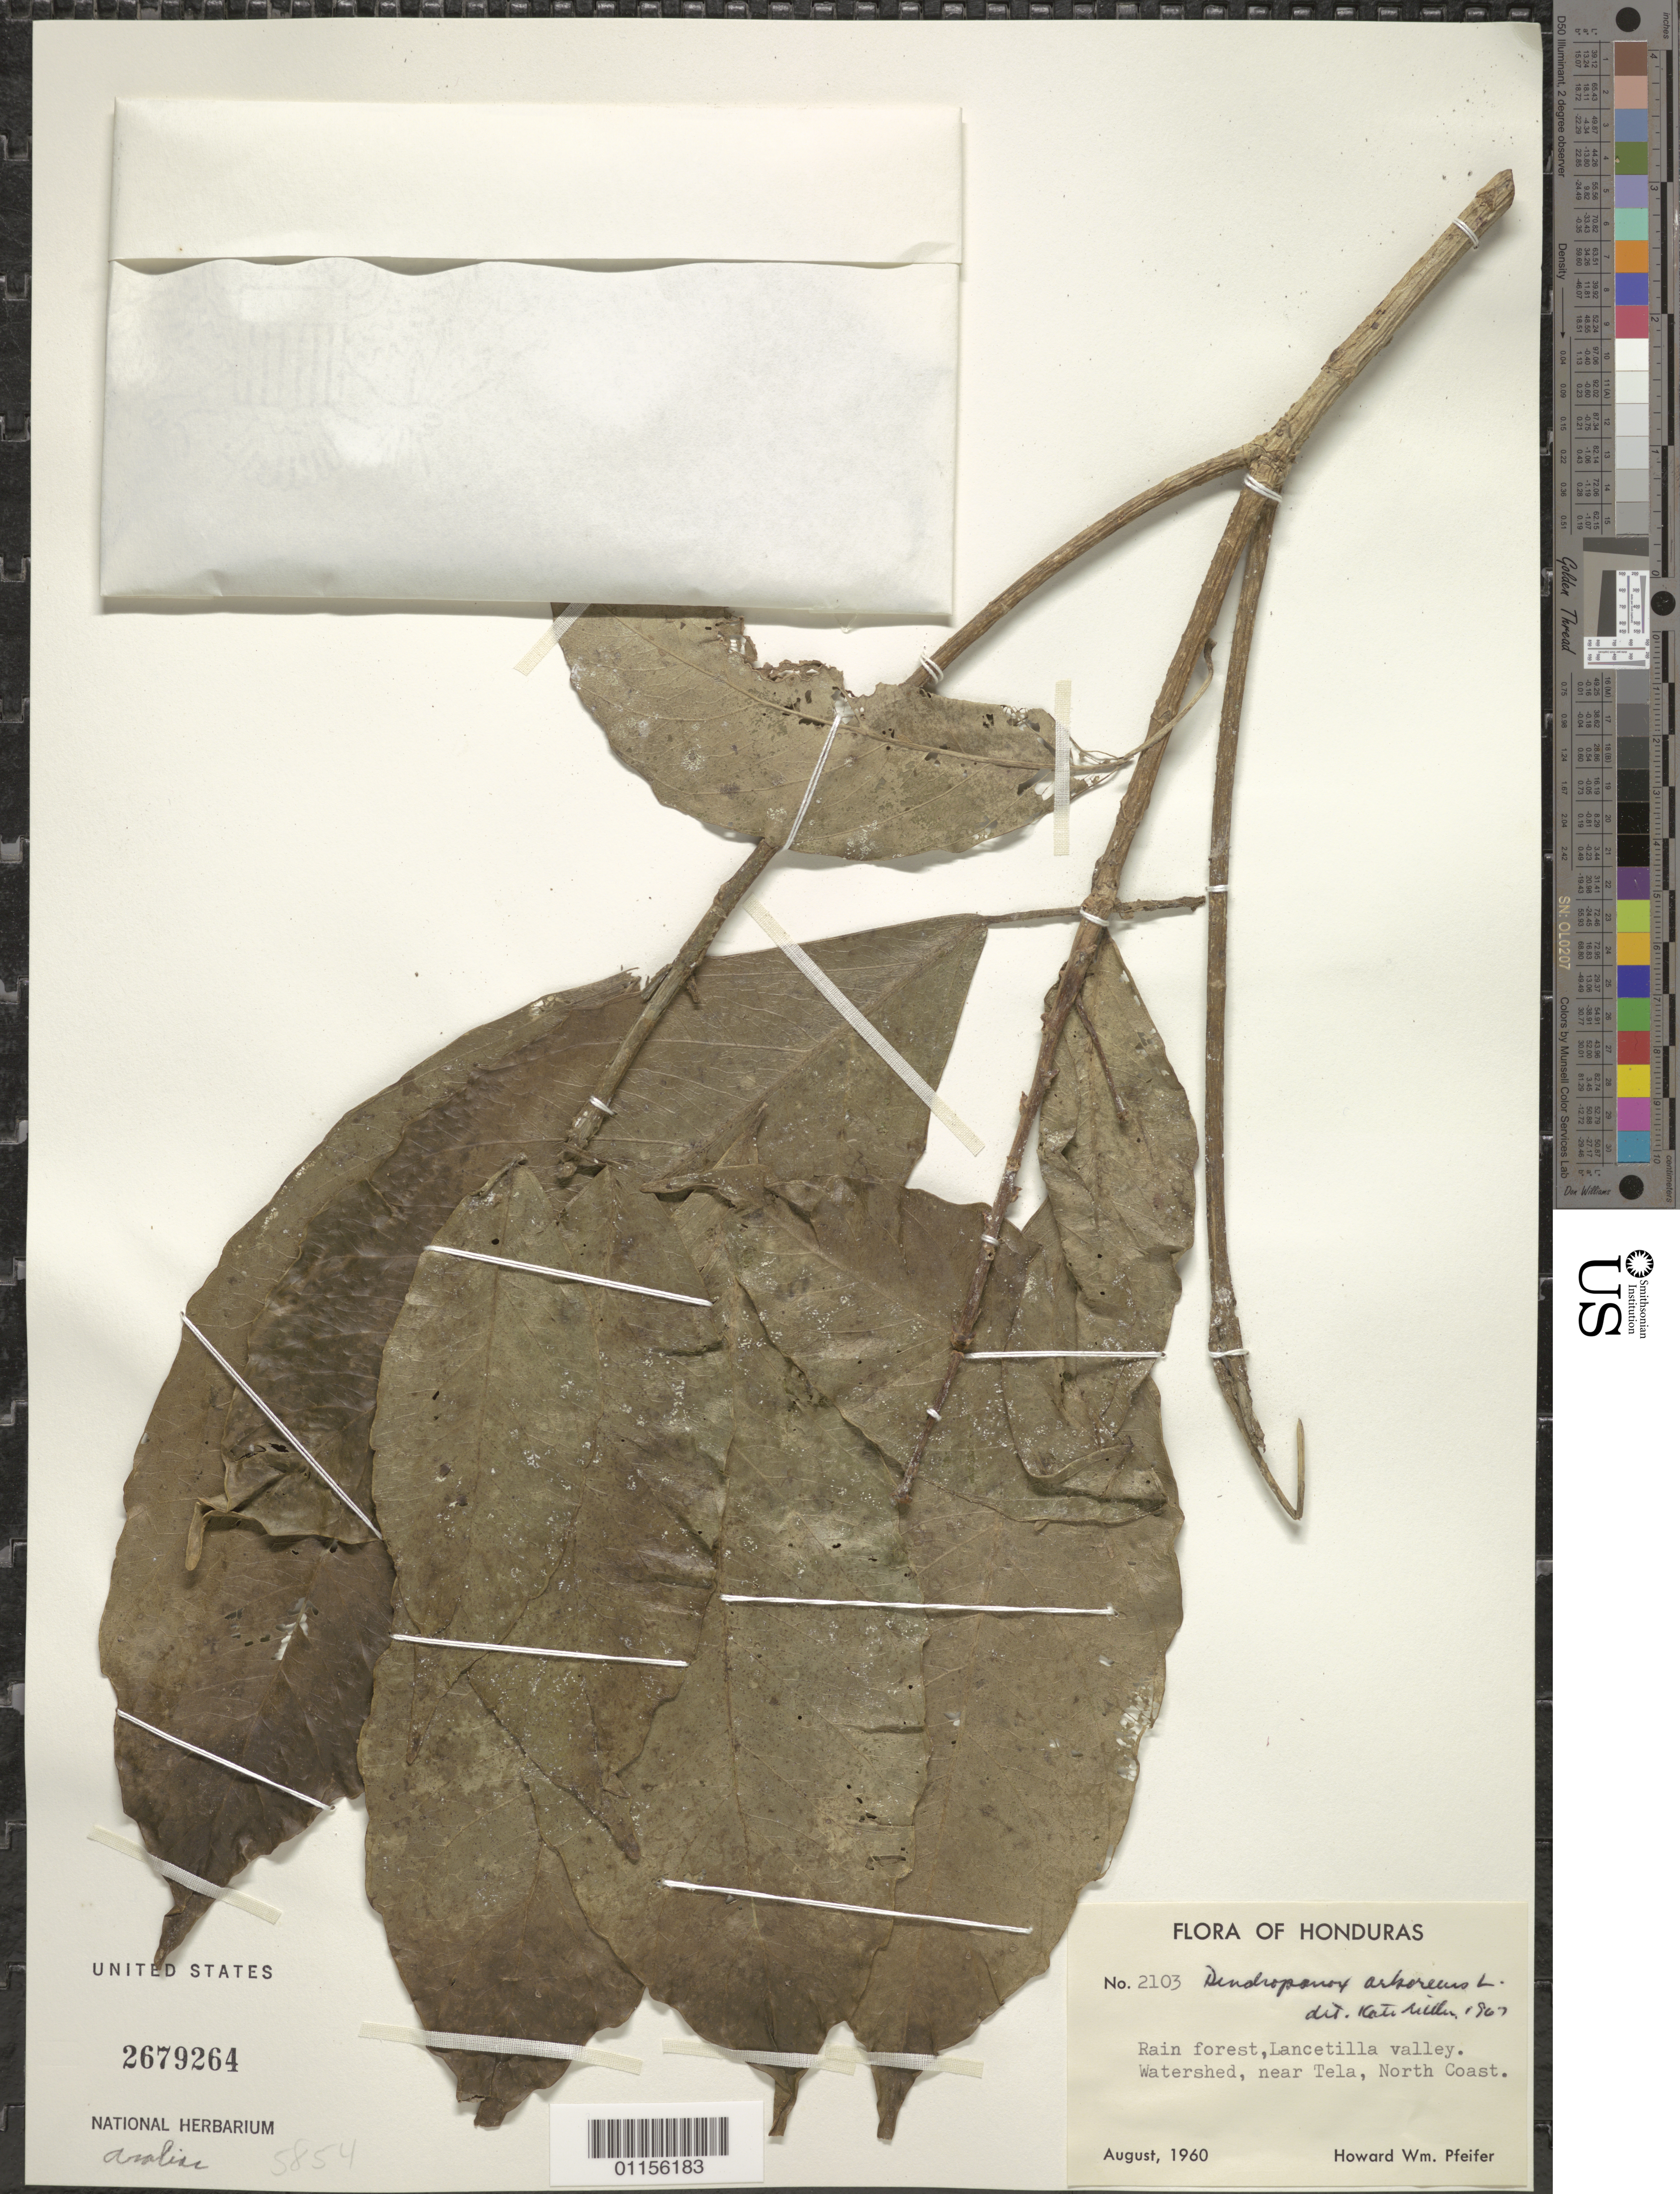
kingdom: Plantae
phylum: Tracheophyta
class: Magnoliopsida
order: Apiales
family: Araliaceae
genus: Dendropanax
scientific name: Dendropanax arboreus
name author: (L.) Decne. & Planch.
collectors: H. W. Pfeifer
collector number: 2103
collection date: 1960-08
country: Honduras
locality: Lancetilla valley, near Tela. N Coast.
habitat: Rain forest. Watershed.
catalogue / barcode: US 2679264